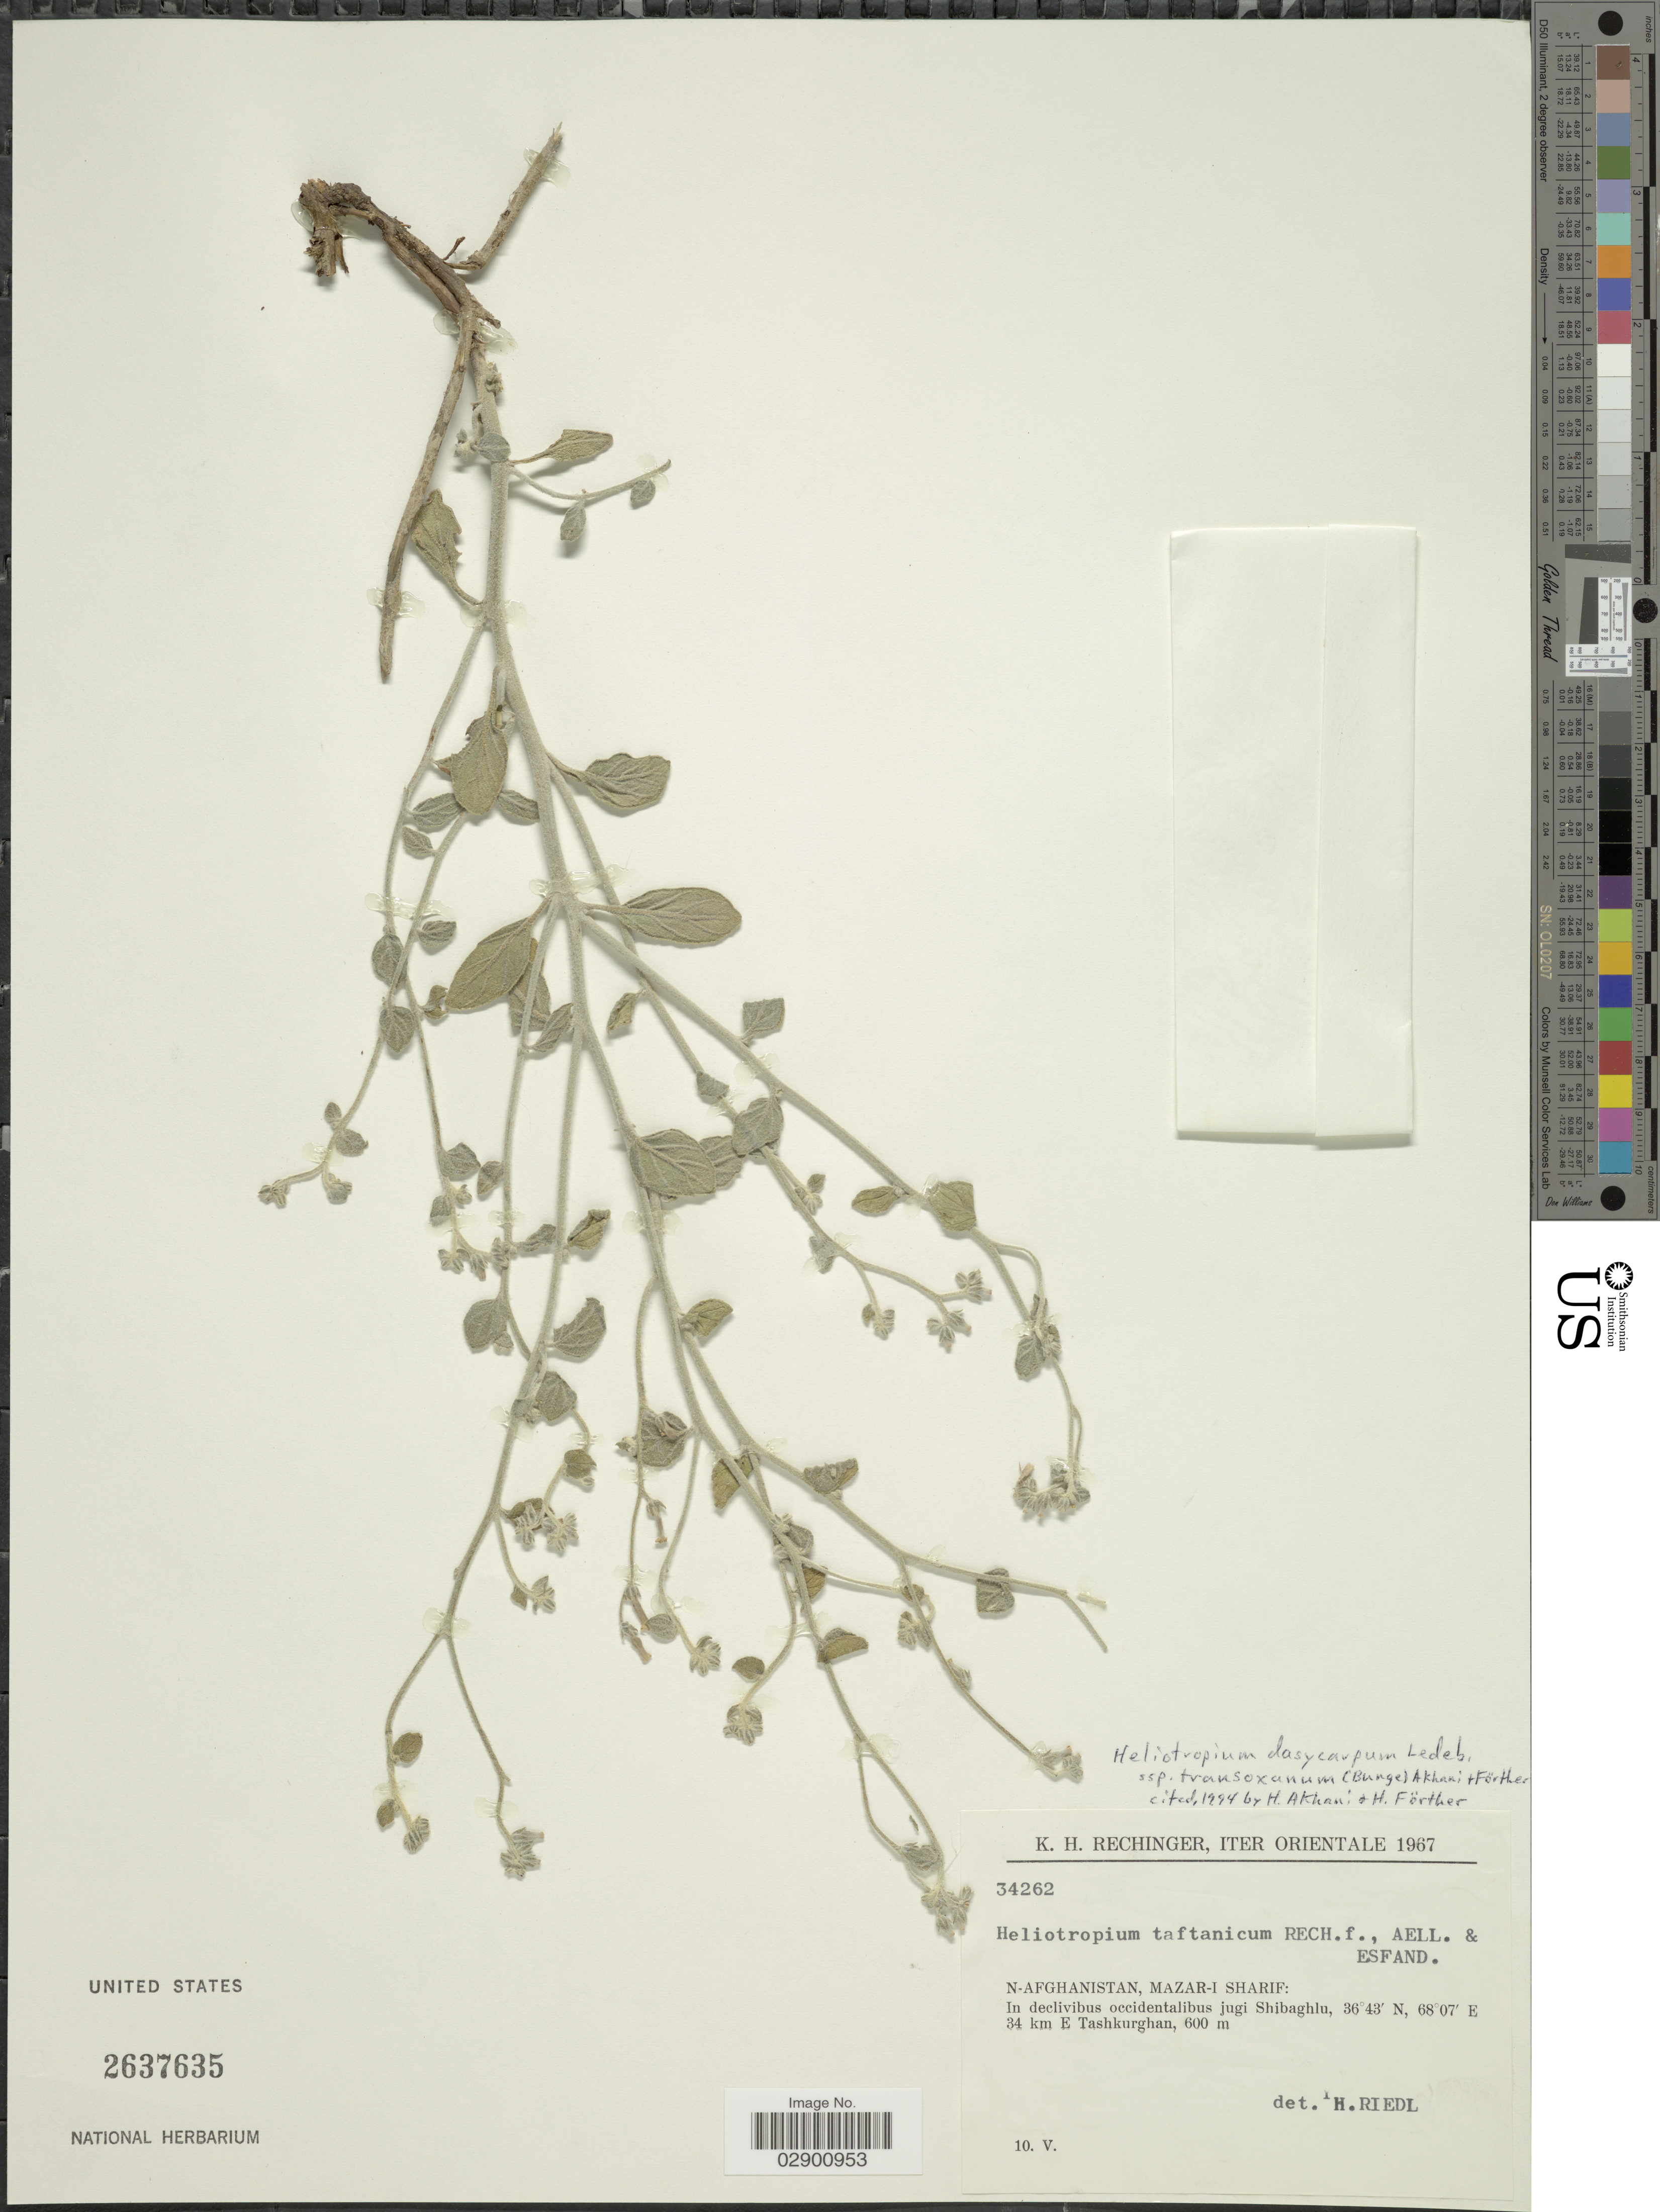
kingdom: Plantae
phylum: Tracheophyta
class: Magnoliopsida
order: Boraginales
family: Heliotropiaceae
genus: Heliotropium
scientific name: Heliotropium dasycarpum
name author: Ledeb.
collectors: K. H. Rechinger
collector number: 34262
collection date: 1967-05-10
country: Afghanistan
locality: Iter Orientale. N-Afghanistan, Mazar-I Sharif: In declivibus occidentalibus jugi Shibaghlu. E Tashkurghan.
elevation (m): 600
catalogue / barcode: US 2637635